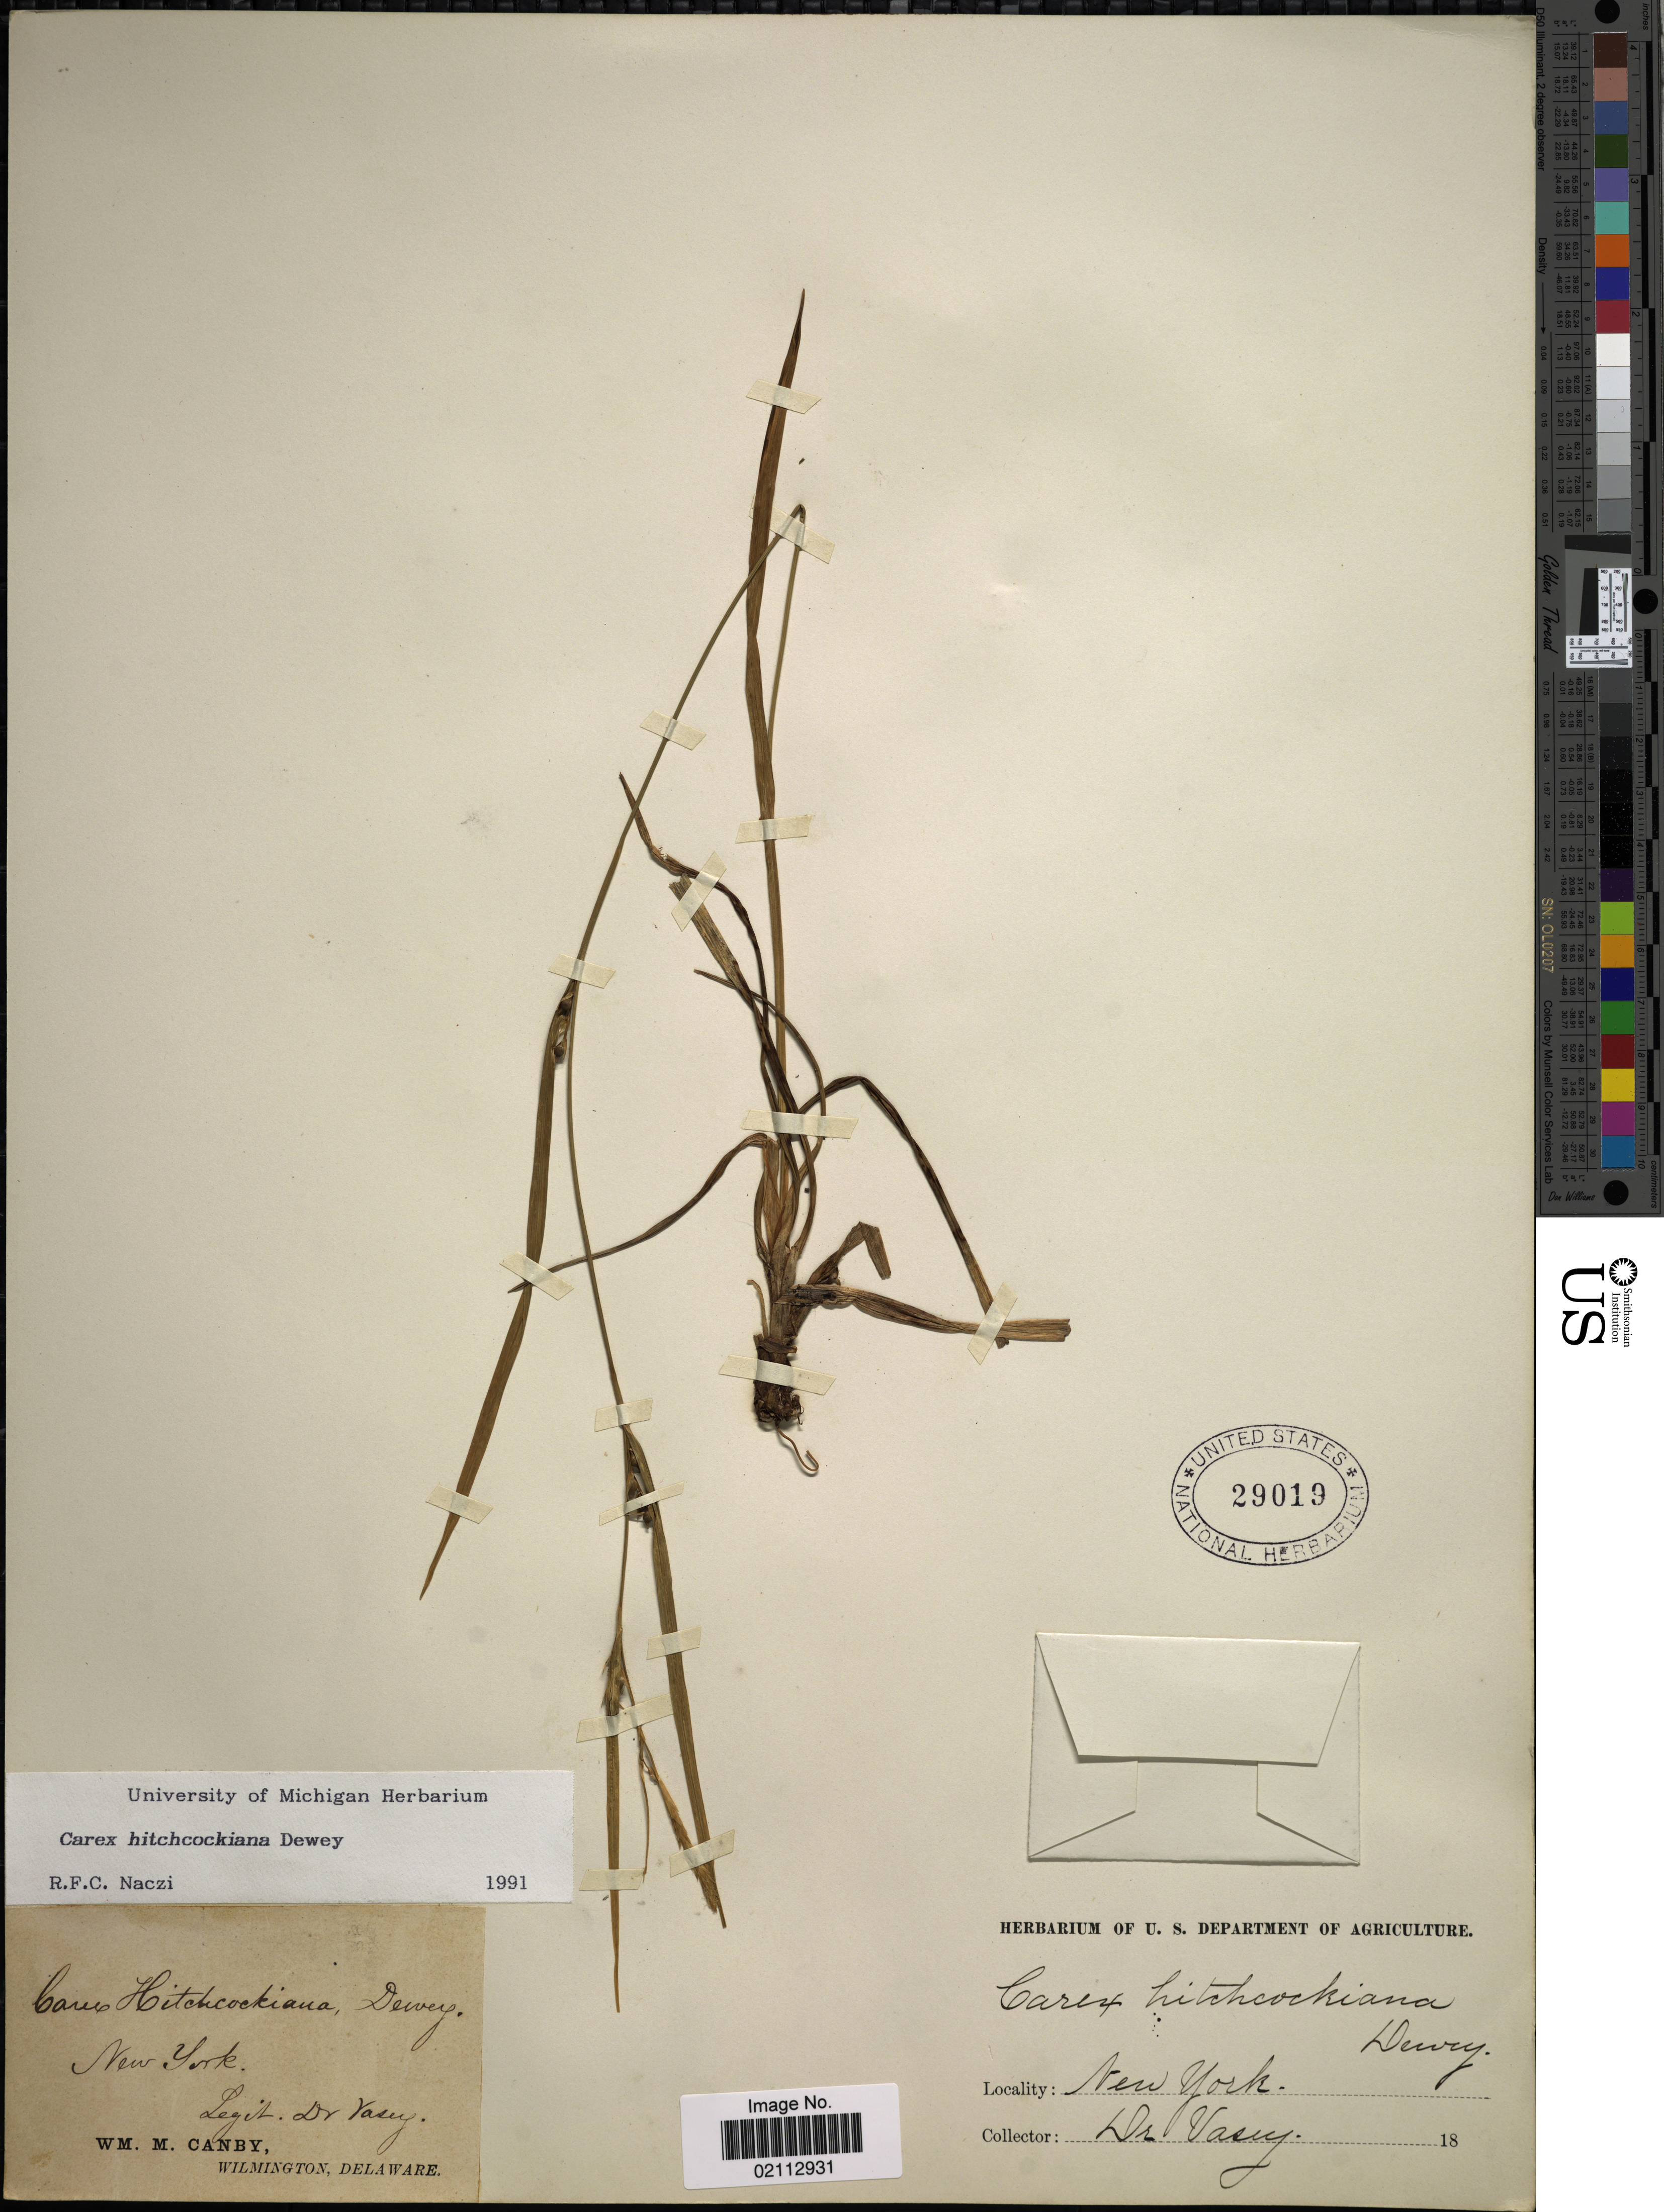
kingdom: Plantae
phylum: Tracheophyta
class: Liliopsida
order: Poales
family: Cyperaceae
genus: Carex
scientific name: Carex hitchcockiana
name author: Dewey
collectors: Vasey, --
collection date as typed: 18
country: United States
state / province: New York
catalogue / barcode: US 29019